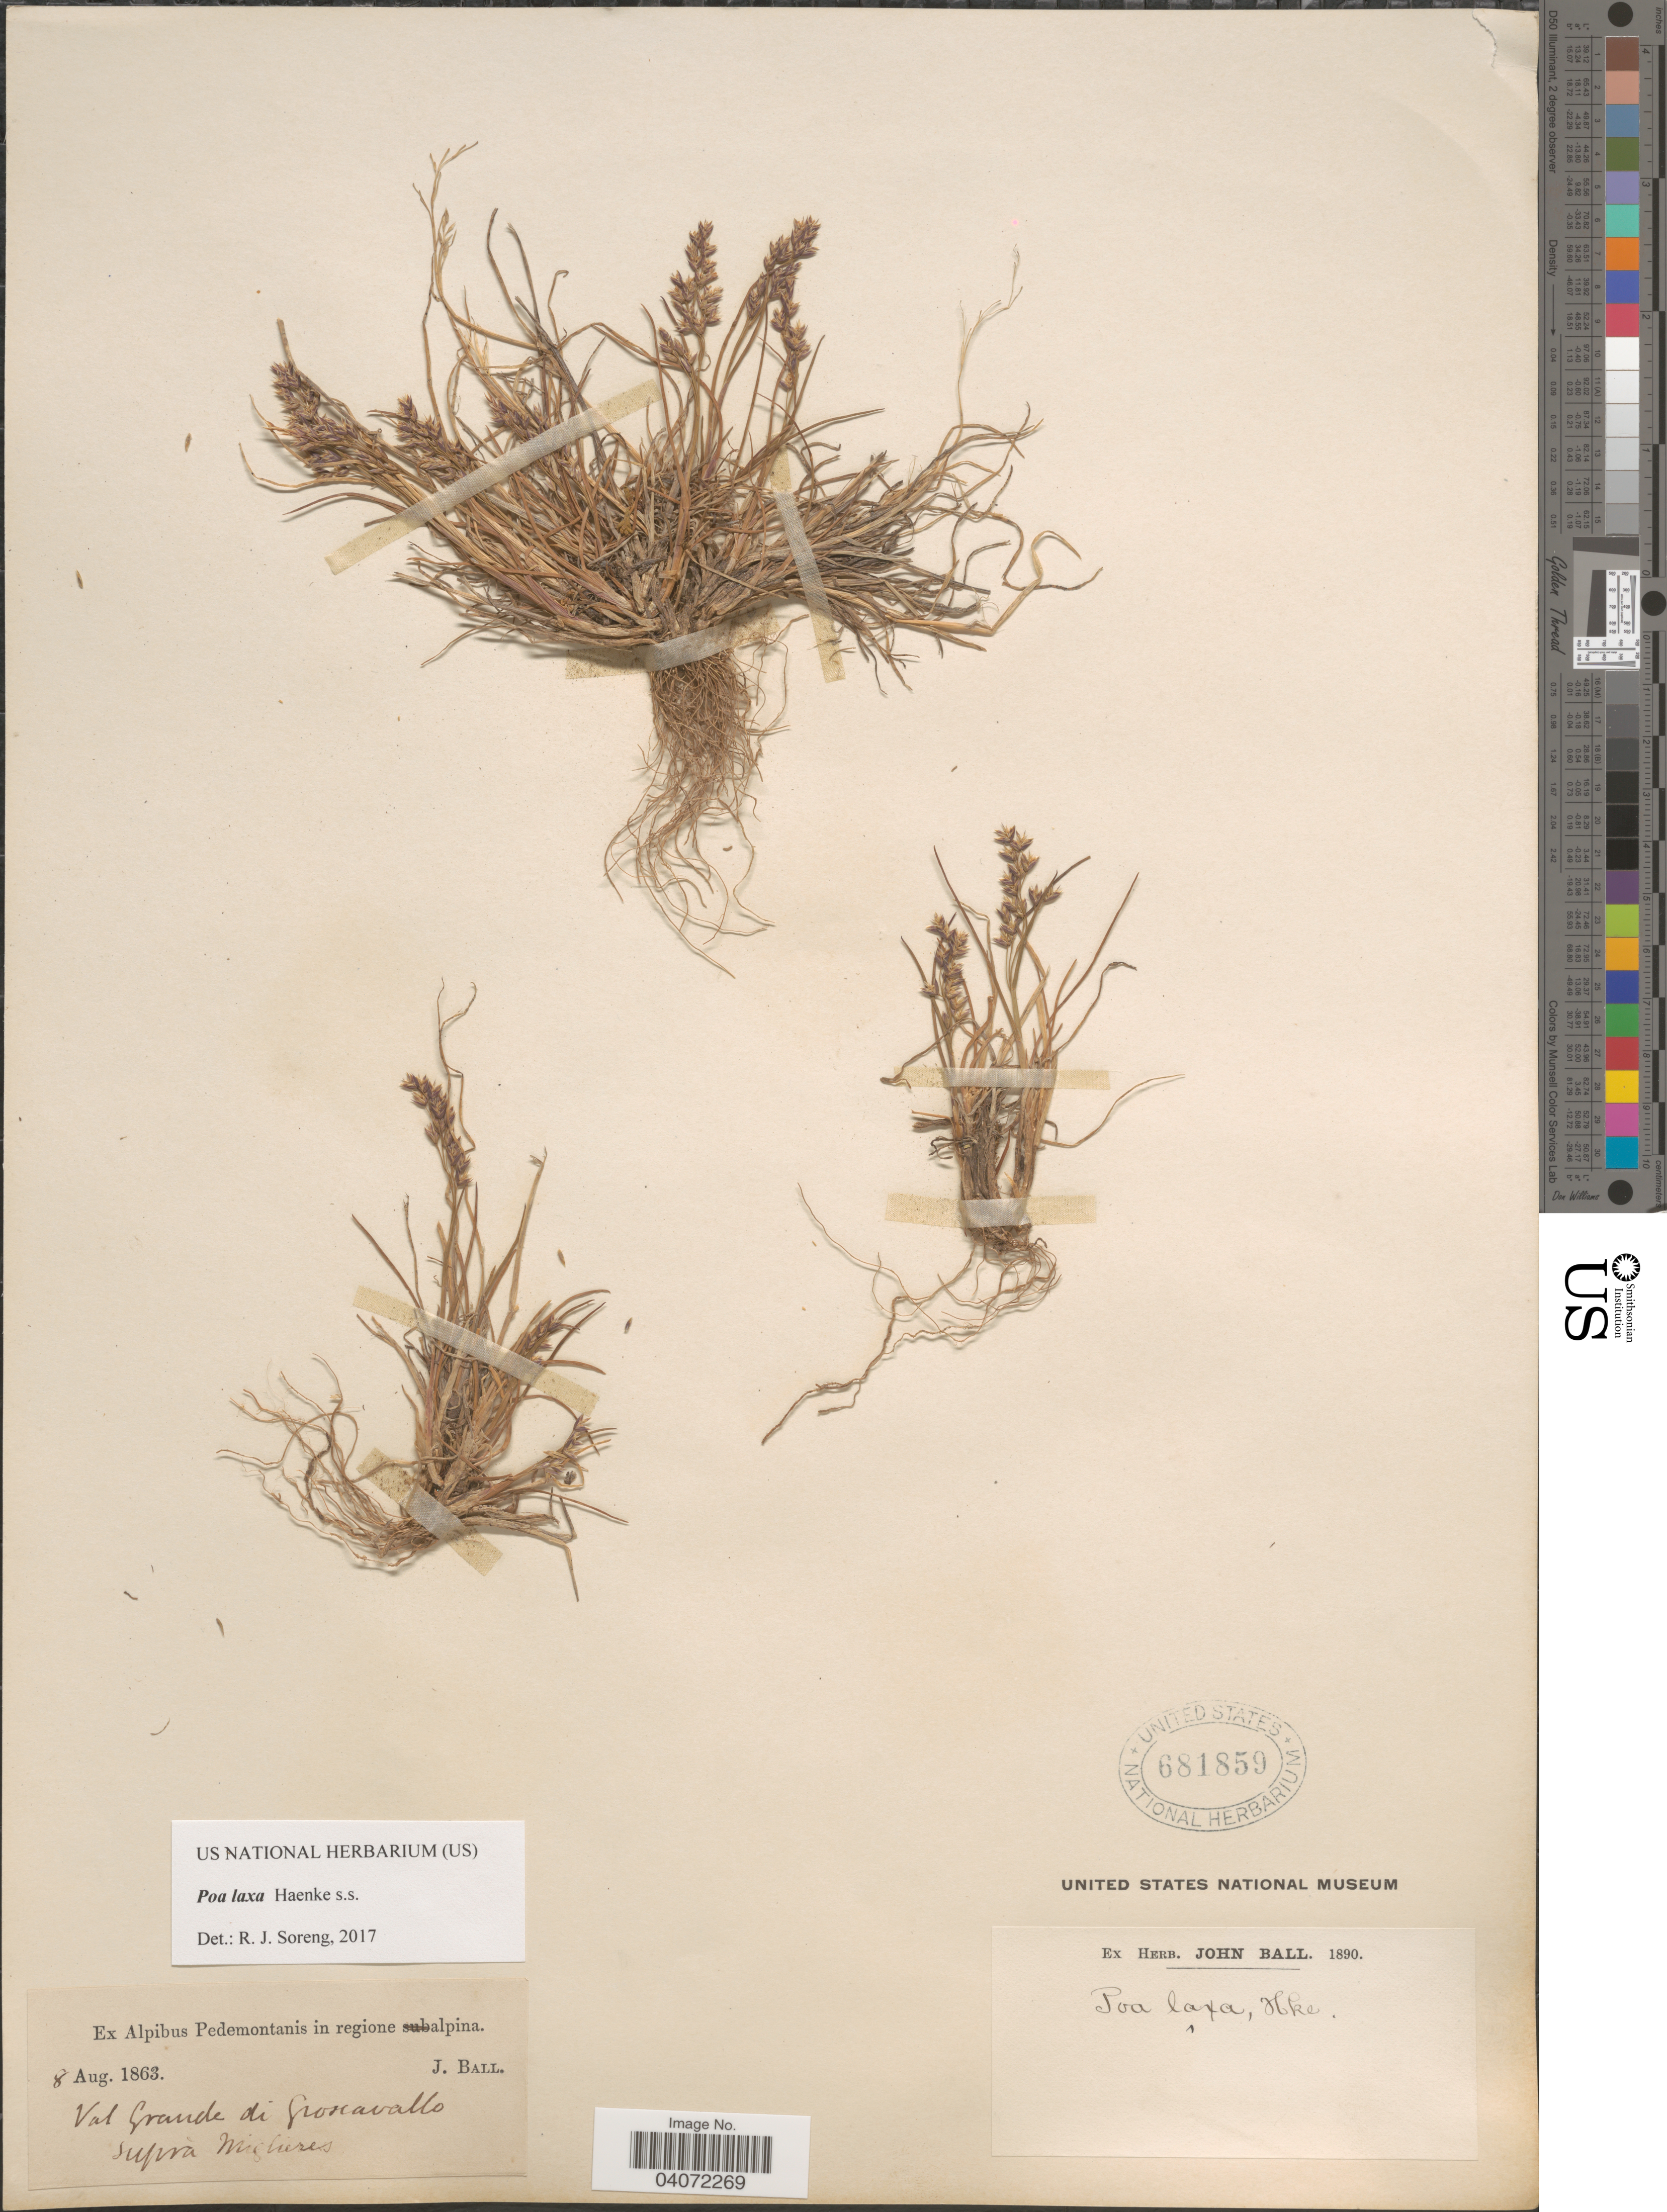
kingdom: Plantae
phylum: Tracheophyta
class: Liliopsida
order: Poales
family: Poaceae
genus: Poa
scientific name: Poa laxa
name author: Haenke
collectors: J. Ball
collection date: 1863-08-08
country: Italy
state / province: Piedmont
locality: Val Grande di Gronavallo supra Miglieres. Ex Alpibus Pedemontanis in regione alpina.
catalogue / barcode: US 681859